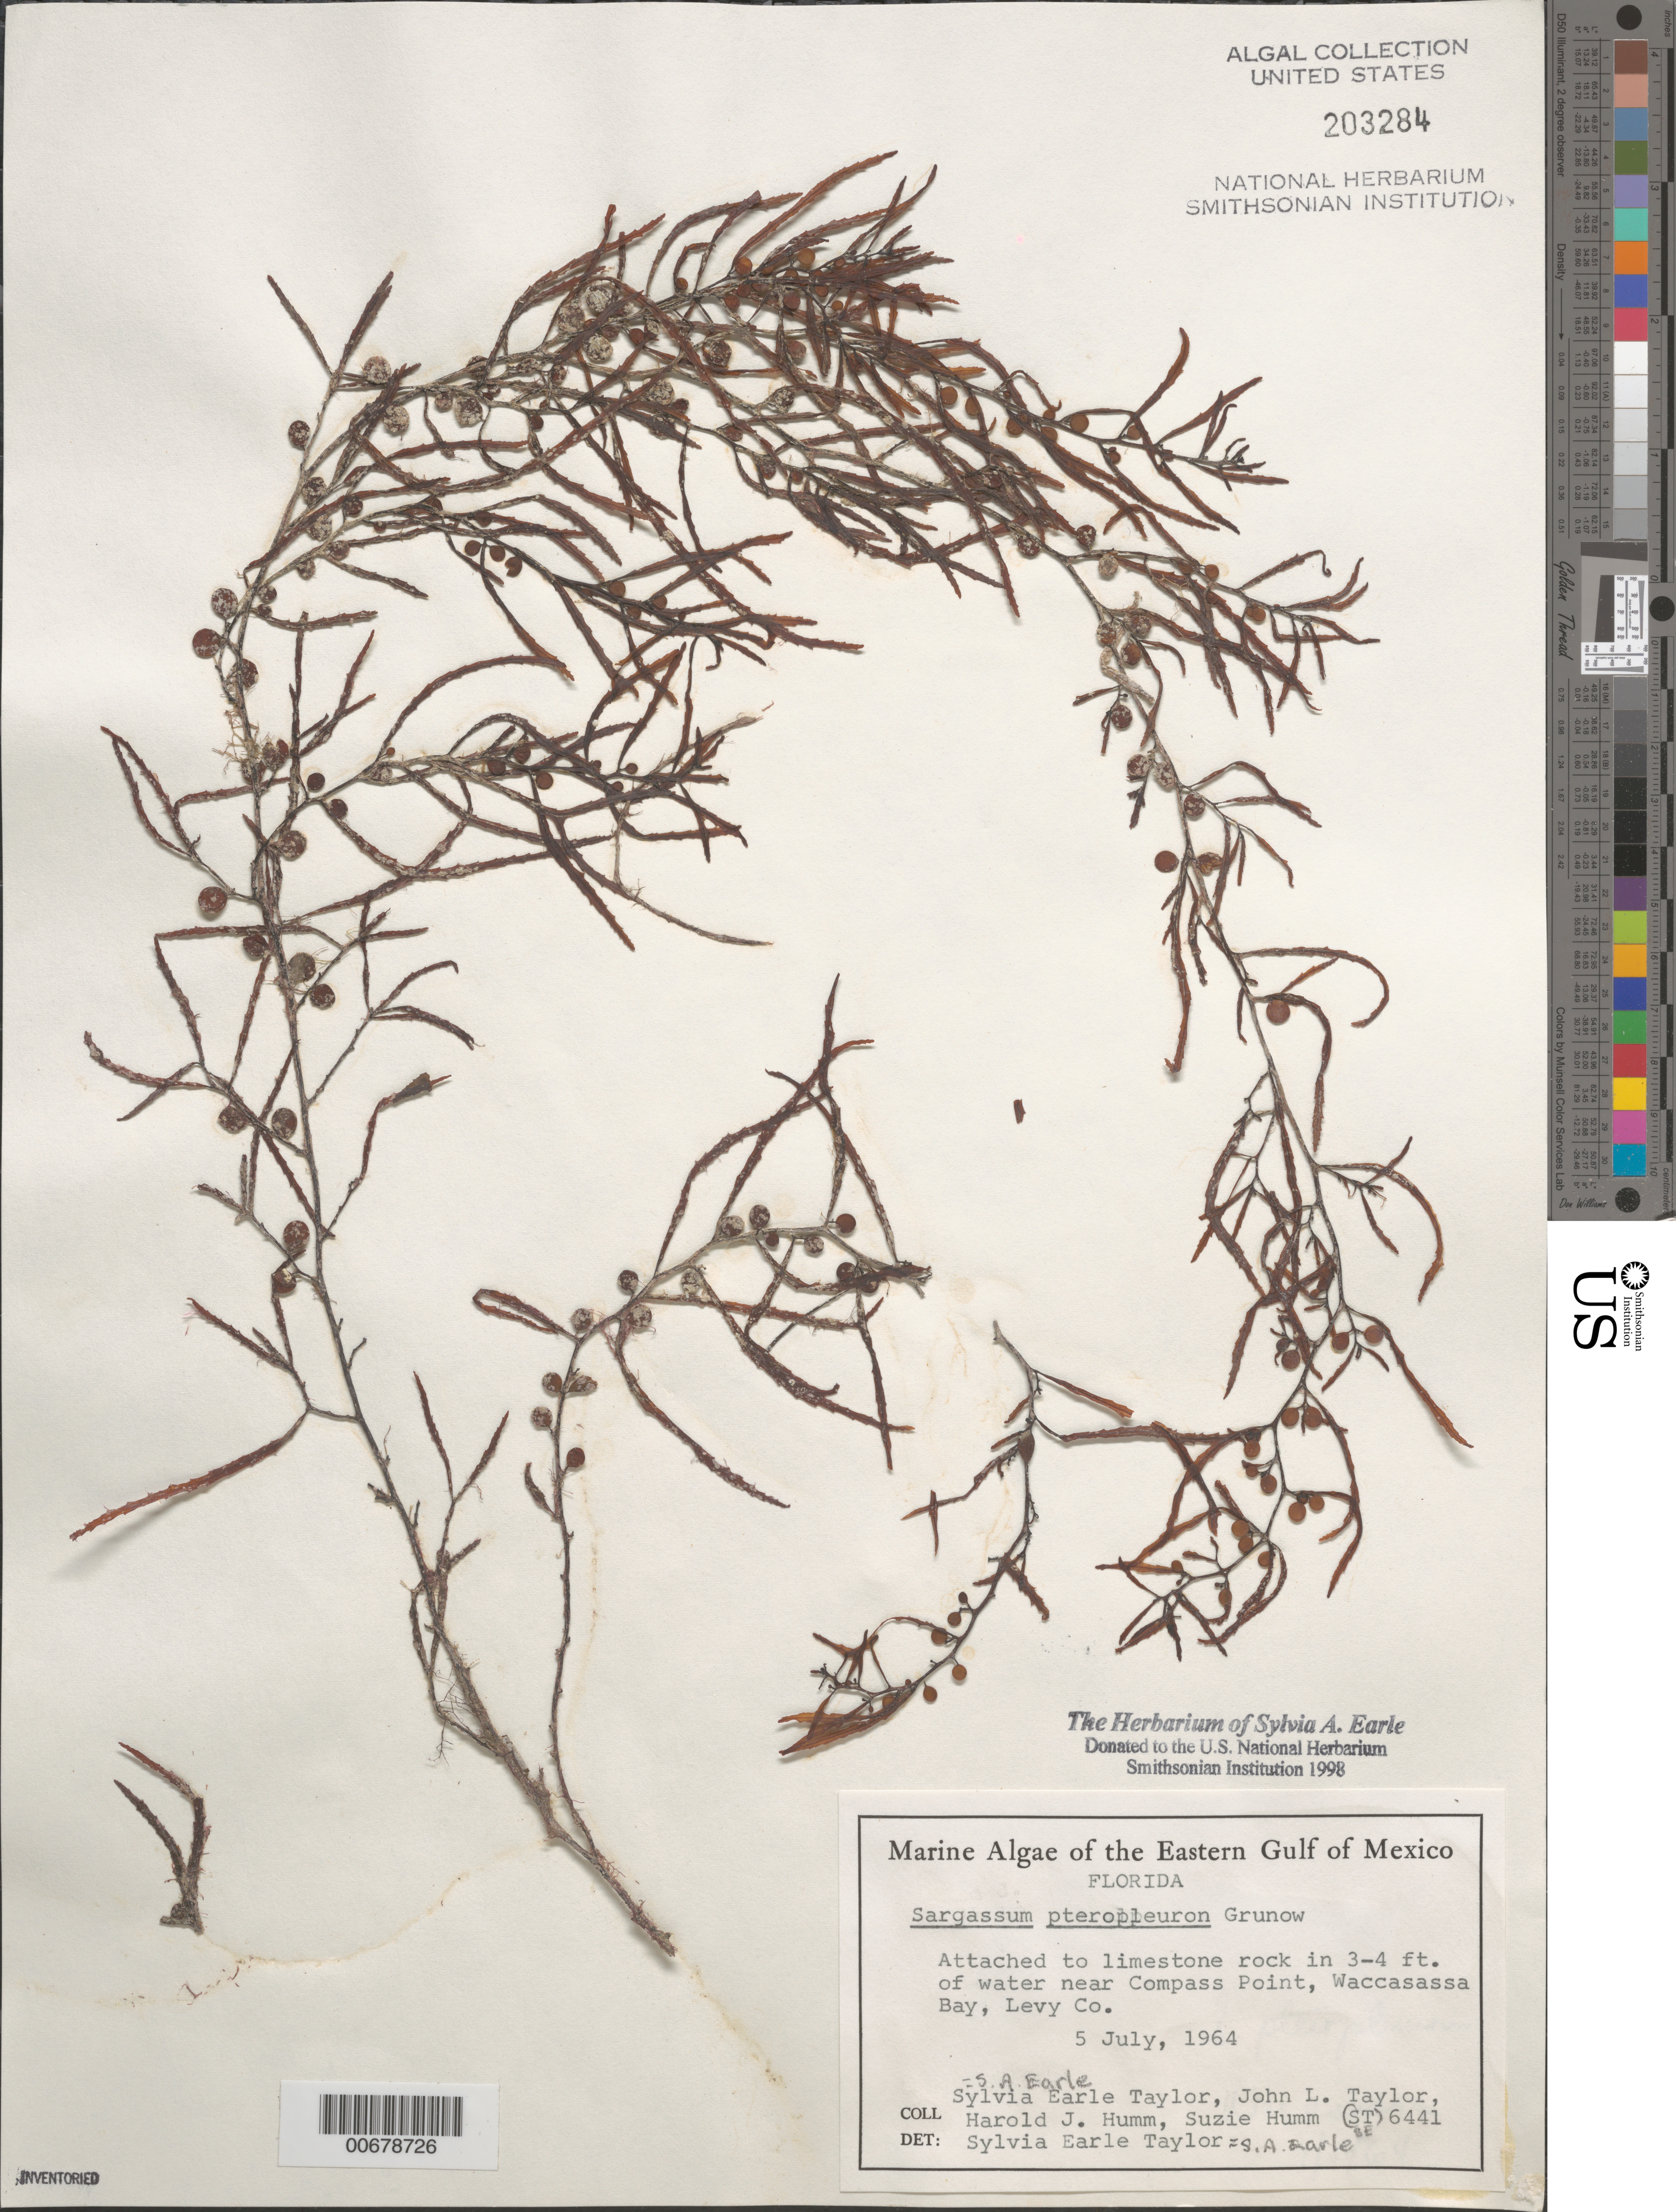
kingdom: Chromista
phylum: Ochrophyta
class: Phaeophyceae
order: Fucales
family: Sargassaceae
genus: Sargassum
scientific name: Sargassum pteropleuron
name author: Grunow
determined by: Earle, S. A.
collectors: S. A. Earle, J. L. Taylor, H. J. Humm & S. Humm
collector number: SE 6441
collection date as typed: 05 Jul 1964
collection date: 1964-07-05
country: United States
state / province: Florida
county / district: Levy County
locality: Waccasassa Bay, near Compass Point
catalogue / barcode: US 203284